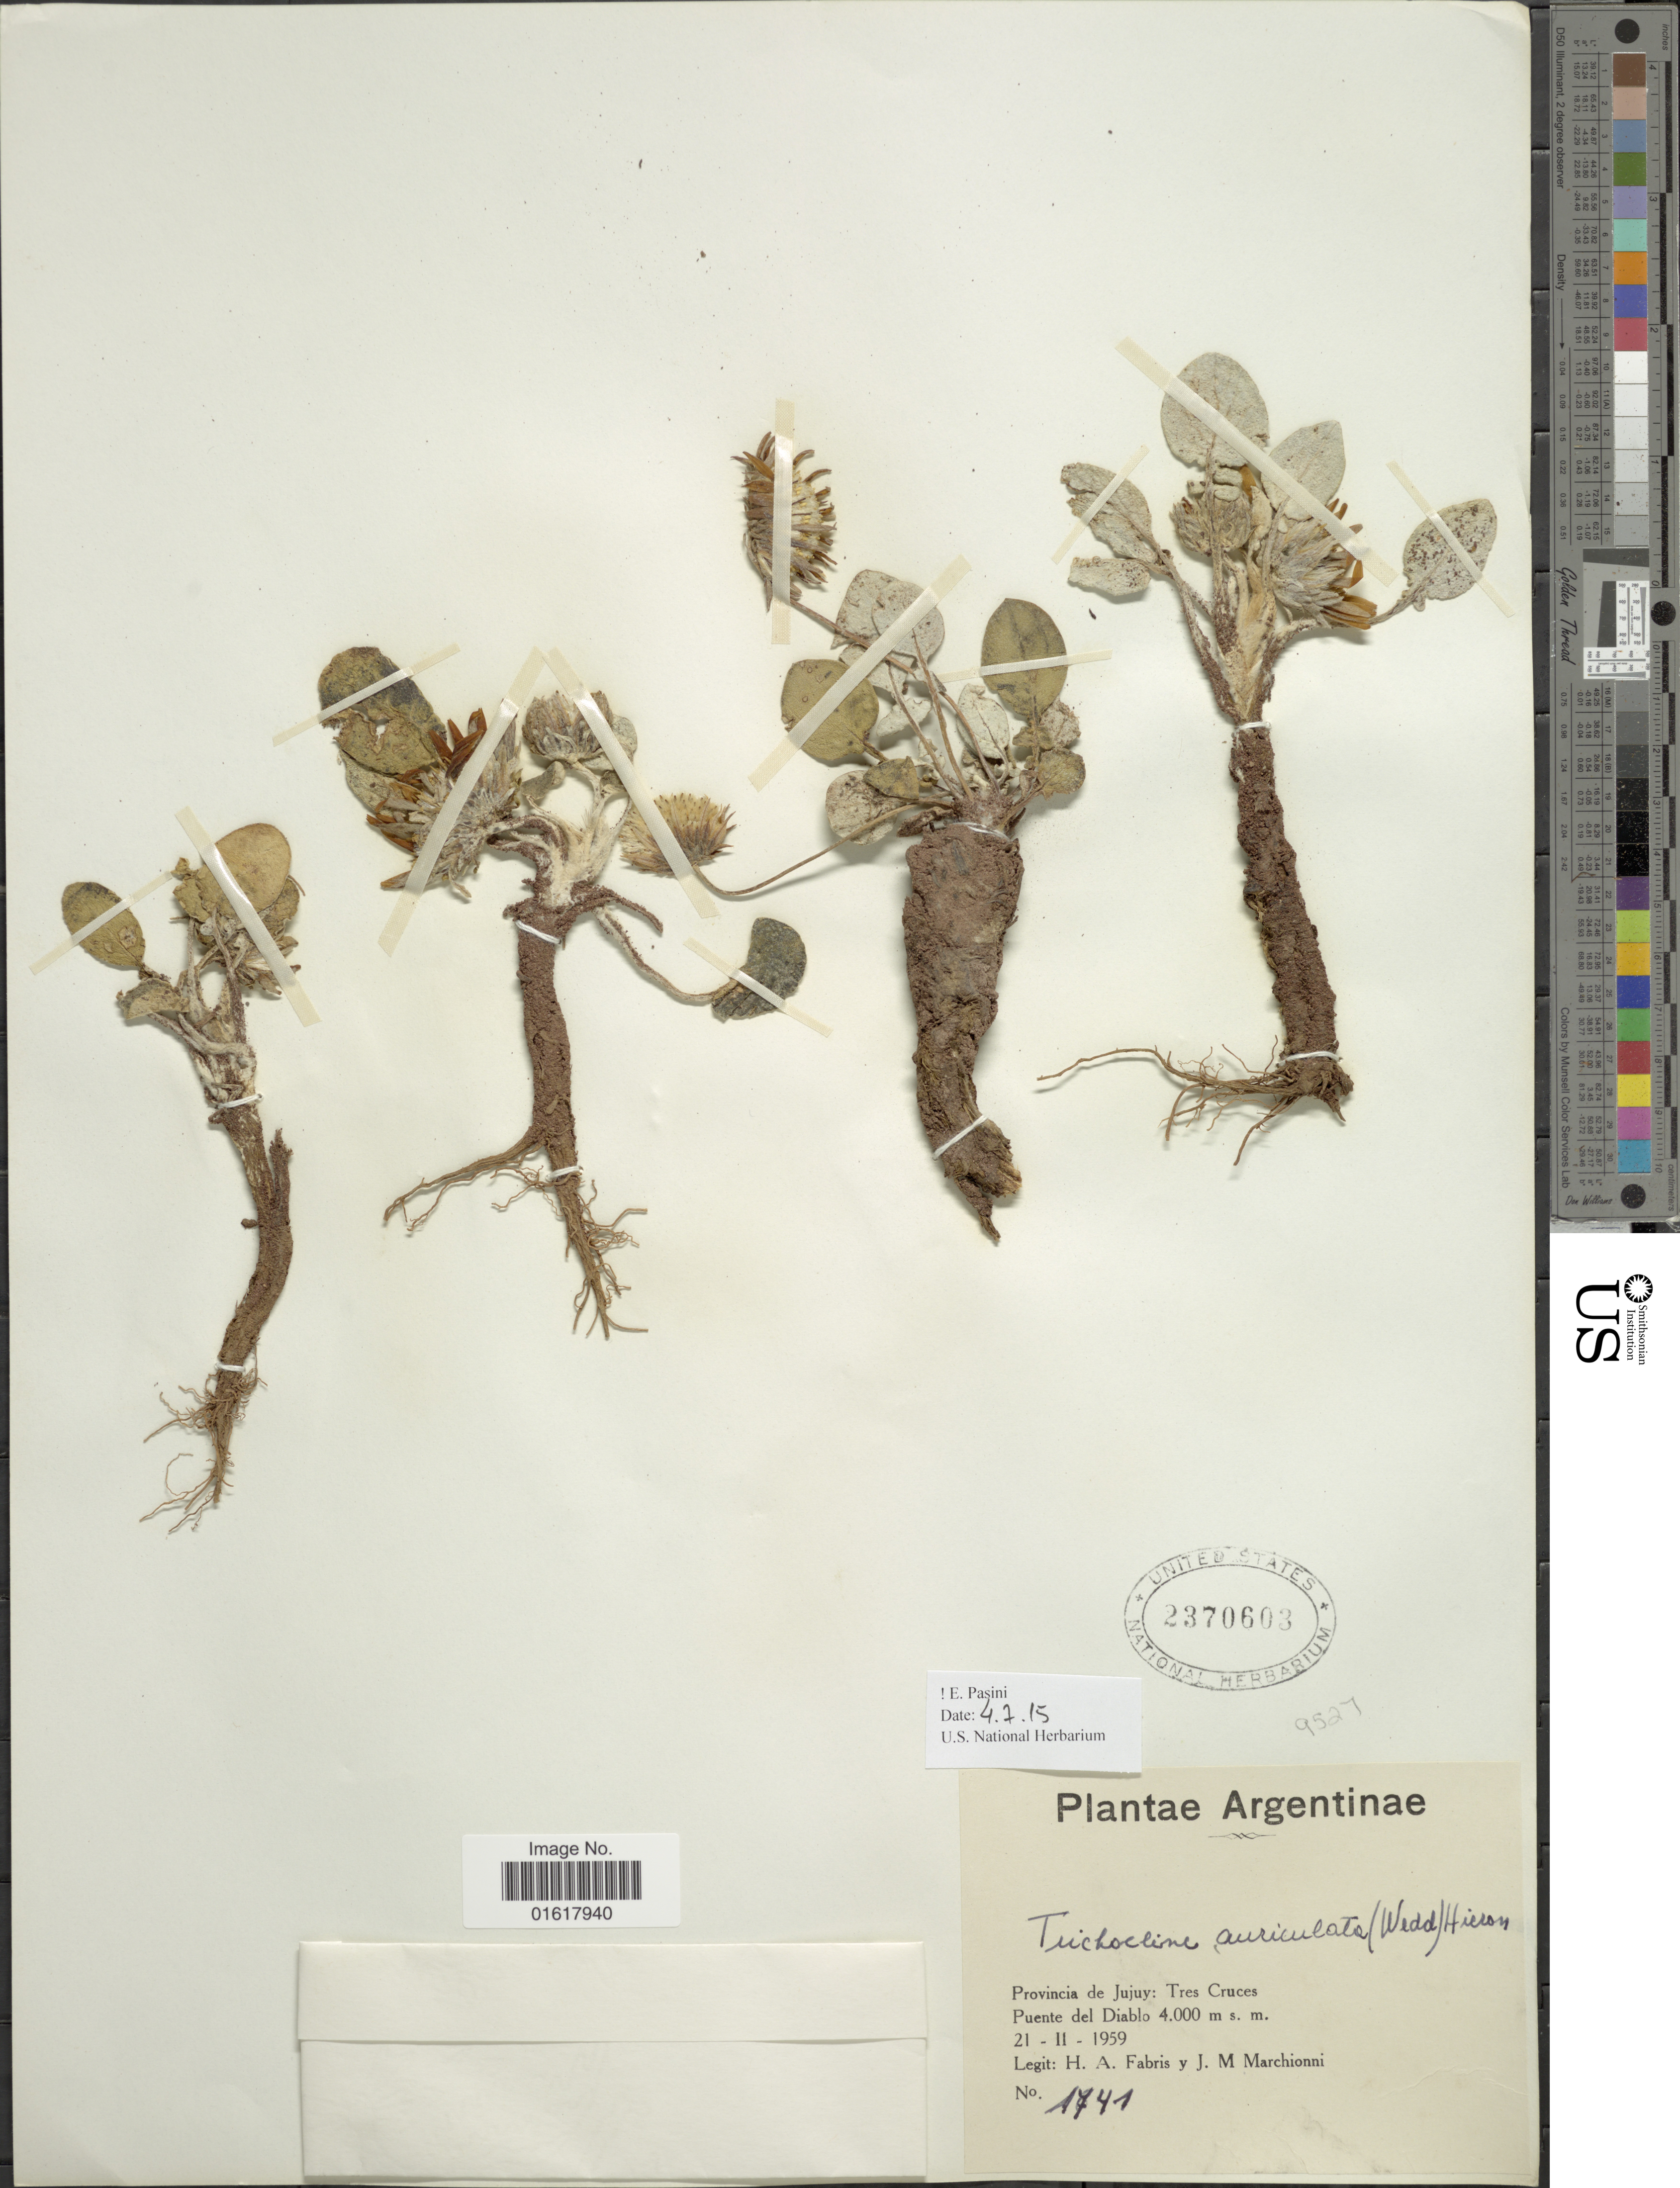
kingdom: Plantae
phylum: Tracheophyta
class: Magnoliopsida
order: Asterales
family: Asteraceae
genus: Trichocline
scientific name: Trichocline auriculata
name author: (Wedd.) Hieron.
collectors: H. A. Fabris & J. Marchionni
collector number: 1741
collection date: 1959-02-21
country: Argentina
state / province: Jujuy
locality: Tres Cruces. Puente del Diablo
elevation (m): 4000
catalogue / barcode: US 2370603